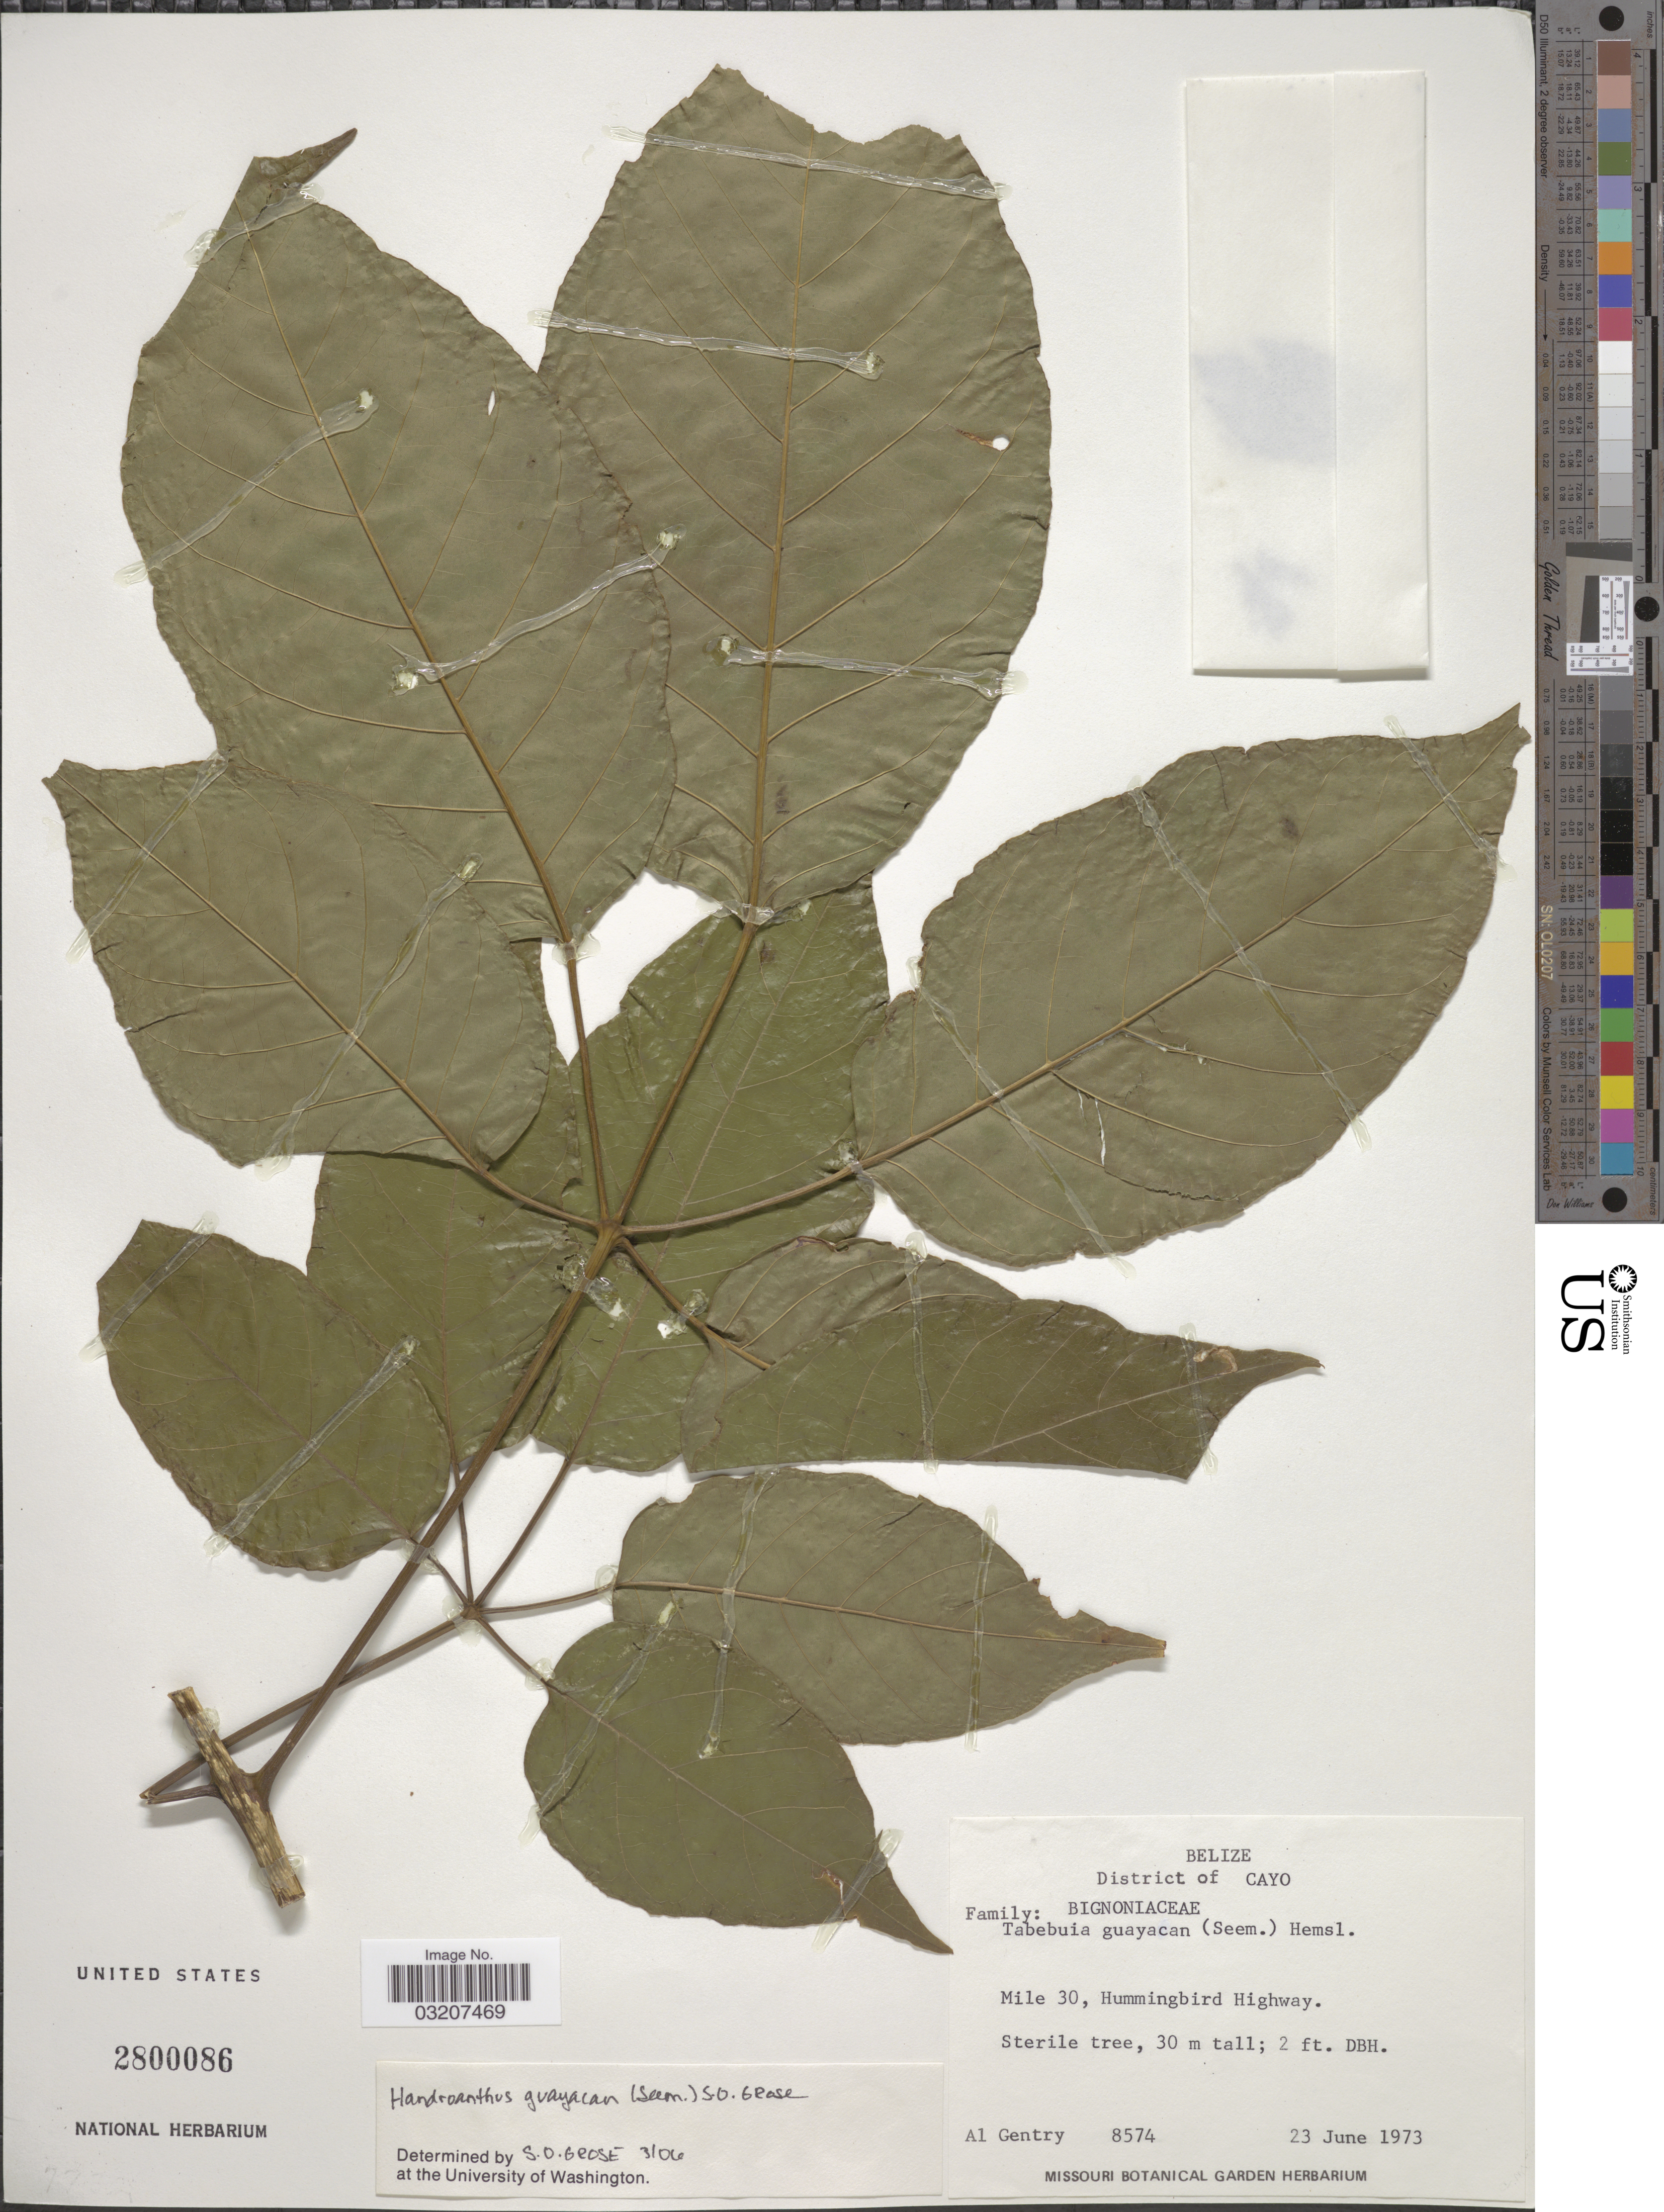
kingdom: Plantae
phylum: Tracheophyta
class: Magnoliopsida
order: Lamiales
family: Bignoniaceae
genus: Handroanthus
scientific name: Handroanthus guayacan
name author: (Seem.) S.O. Grose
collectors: A. H. Gentry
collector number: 8574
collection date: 1973-06-23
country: Belize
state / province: Cayo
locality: District of Cayo. Mile 30, Hummingbird Highway.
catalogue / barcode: US 2800086